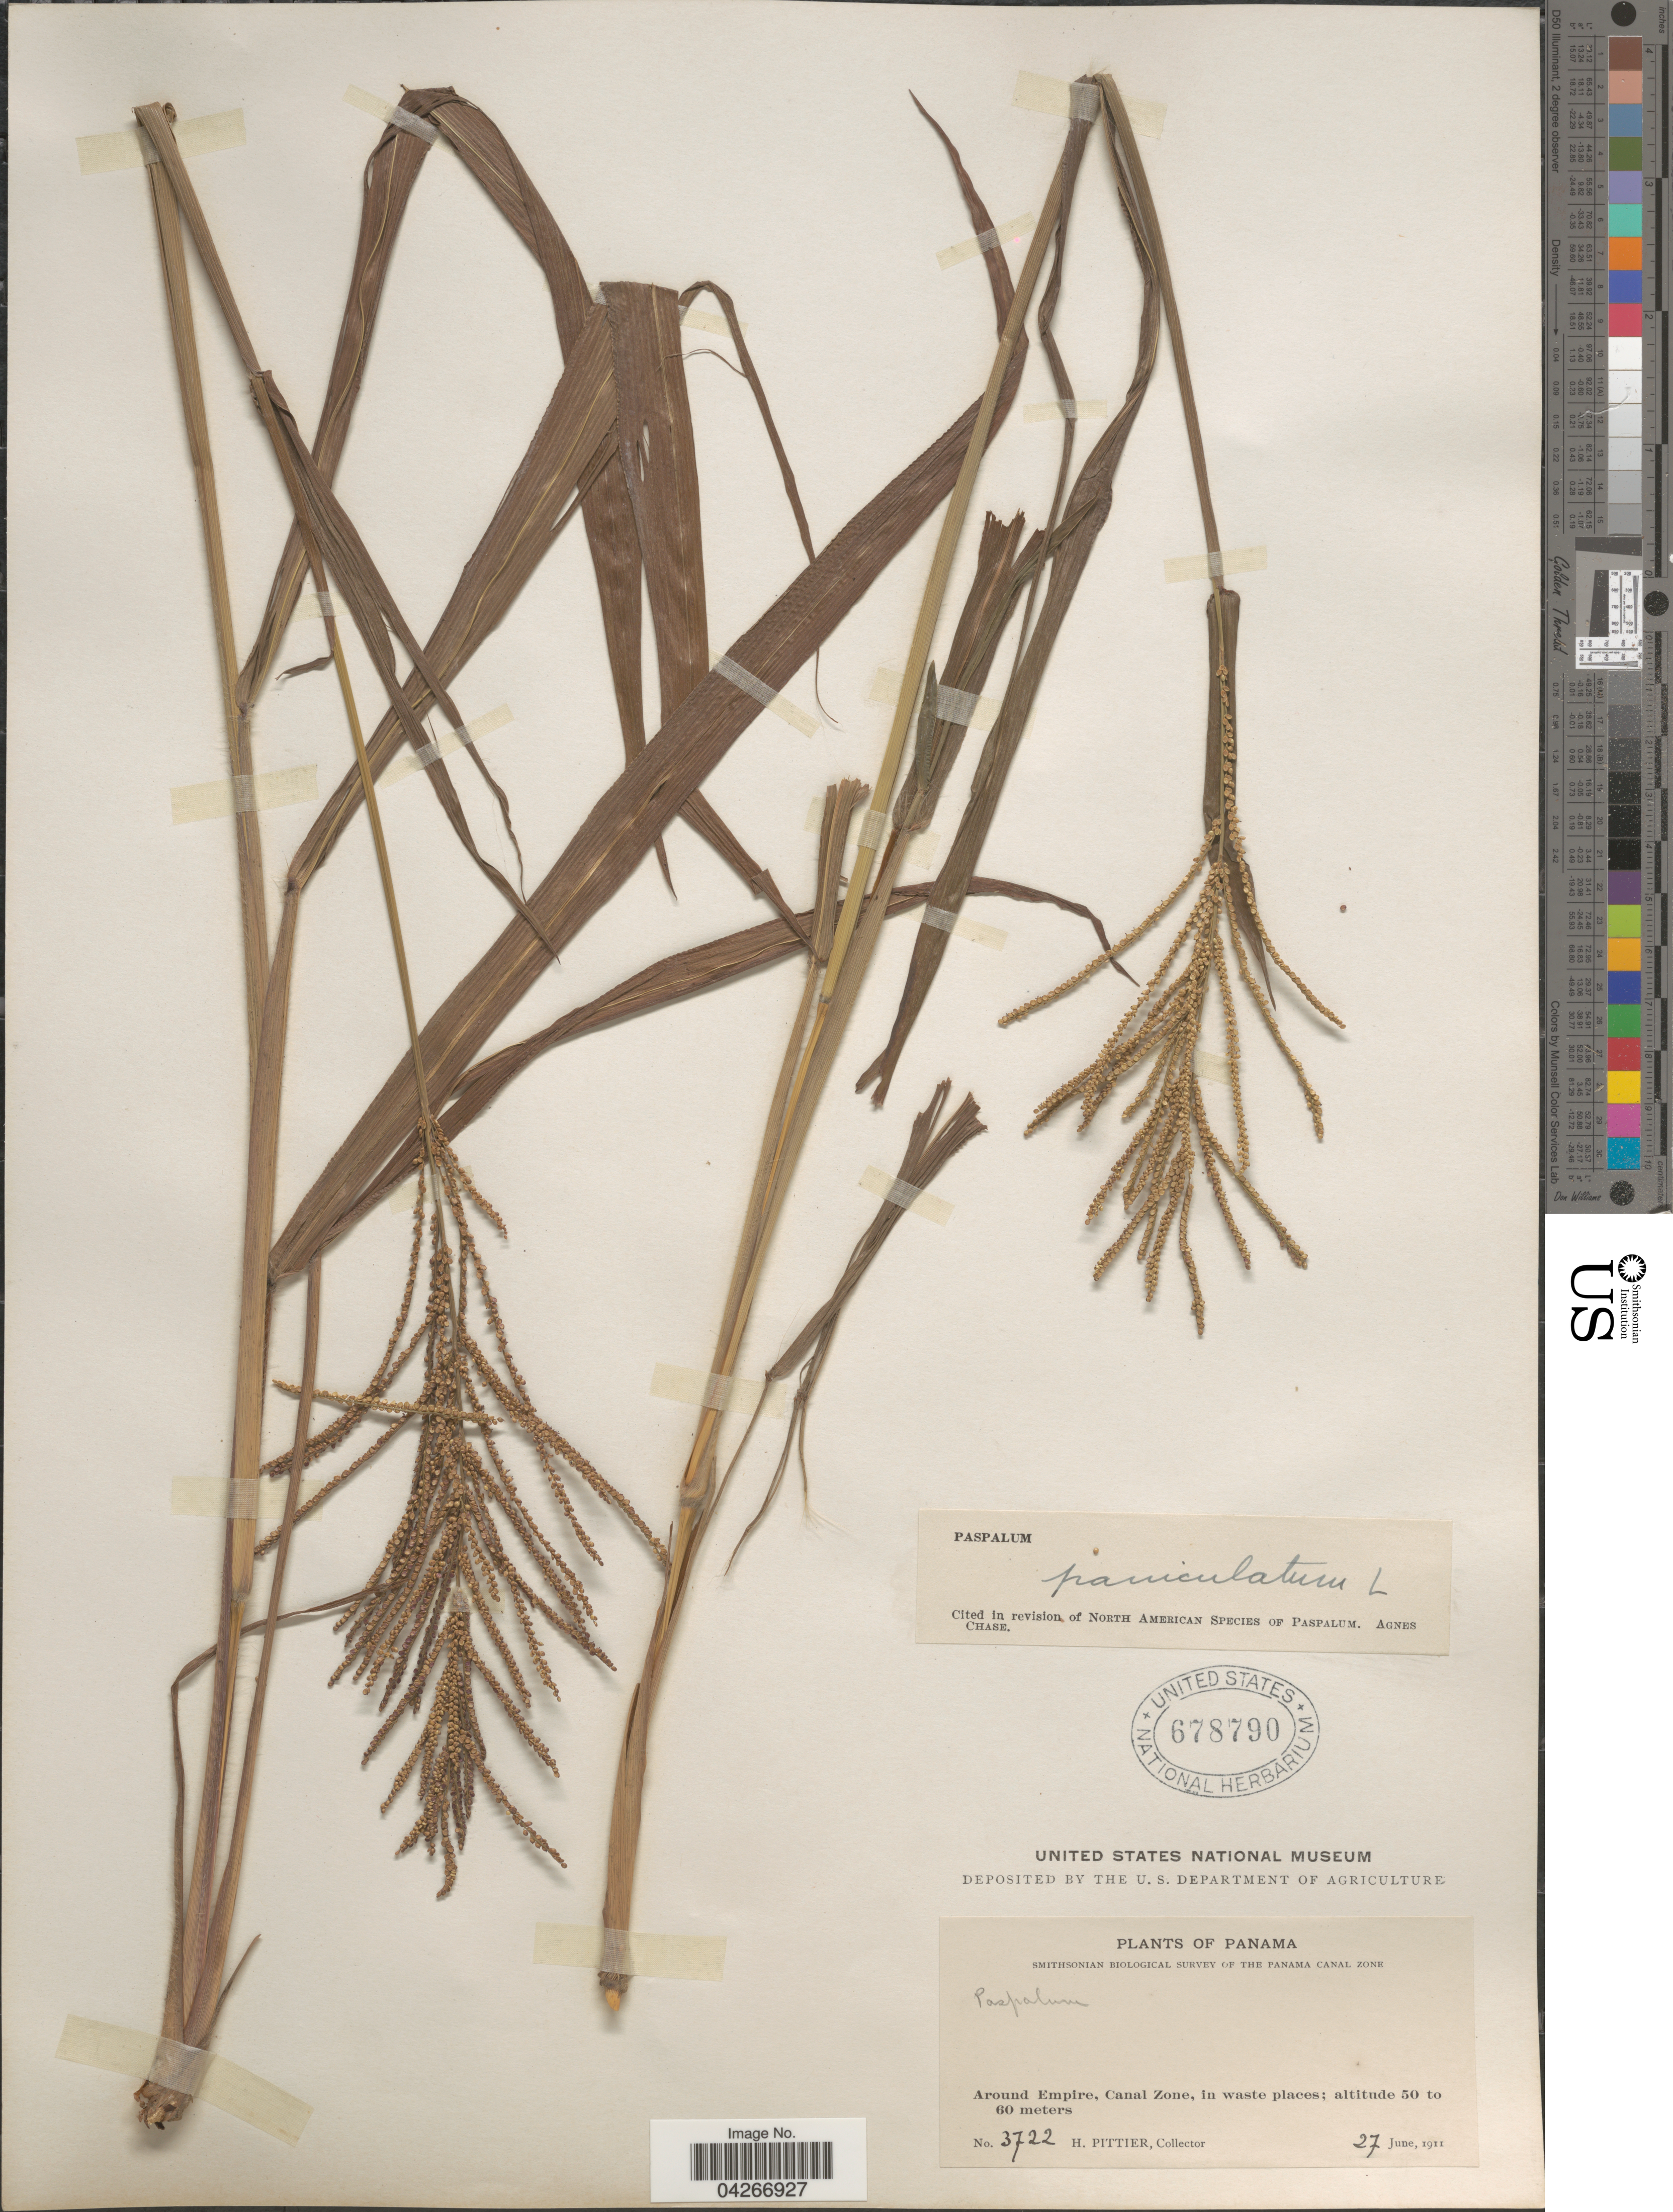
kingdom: Plantae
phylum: Tracheophyta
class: Liliopsida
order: Poales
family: Poaceae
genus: Paspalum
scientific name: Paspalum paniculatum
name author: L.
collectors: H. F. Pittier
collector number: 3722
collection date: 1911-06-27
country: Panama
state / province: Colón / Panamá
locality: Smithsonian Biological Survey of the Panama Canal Zone. Around Empire, Canal Zone.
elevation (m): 50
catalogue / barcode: US 678790